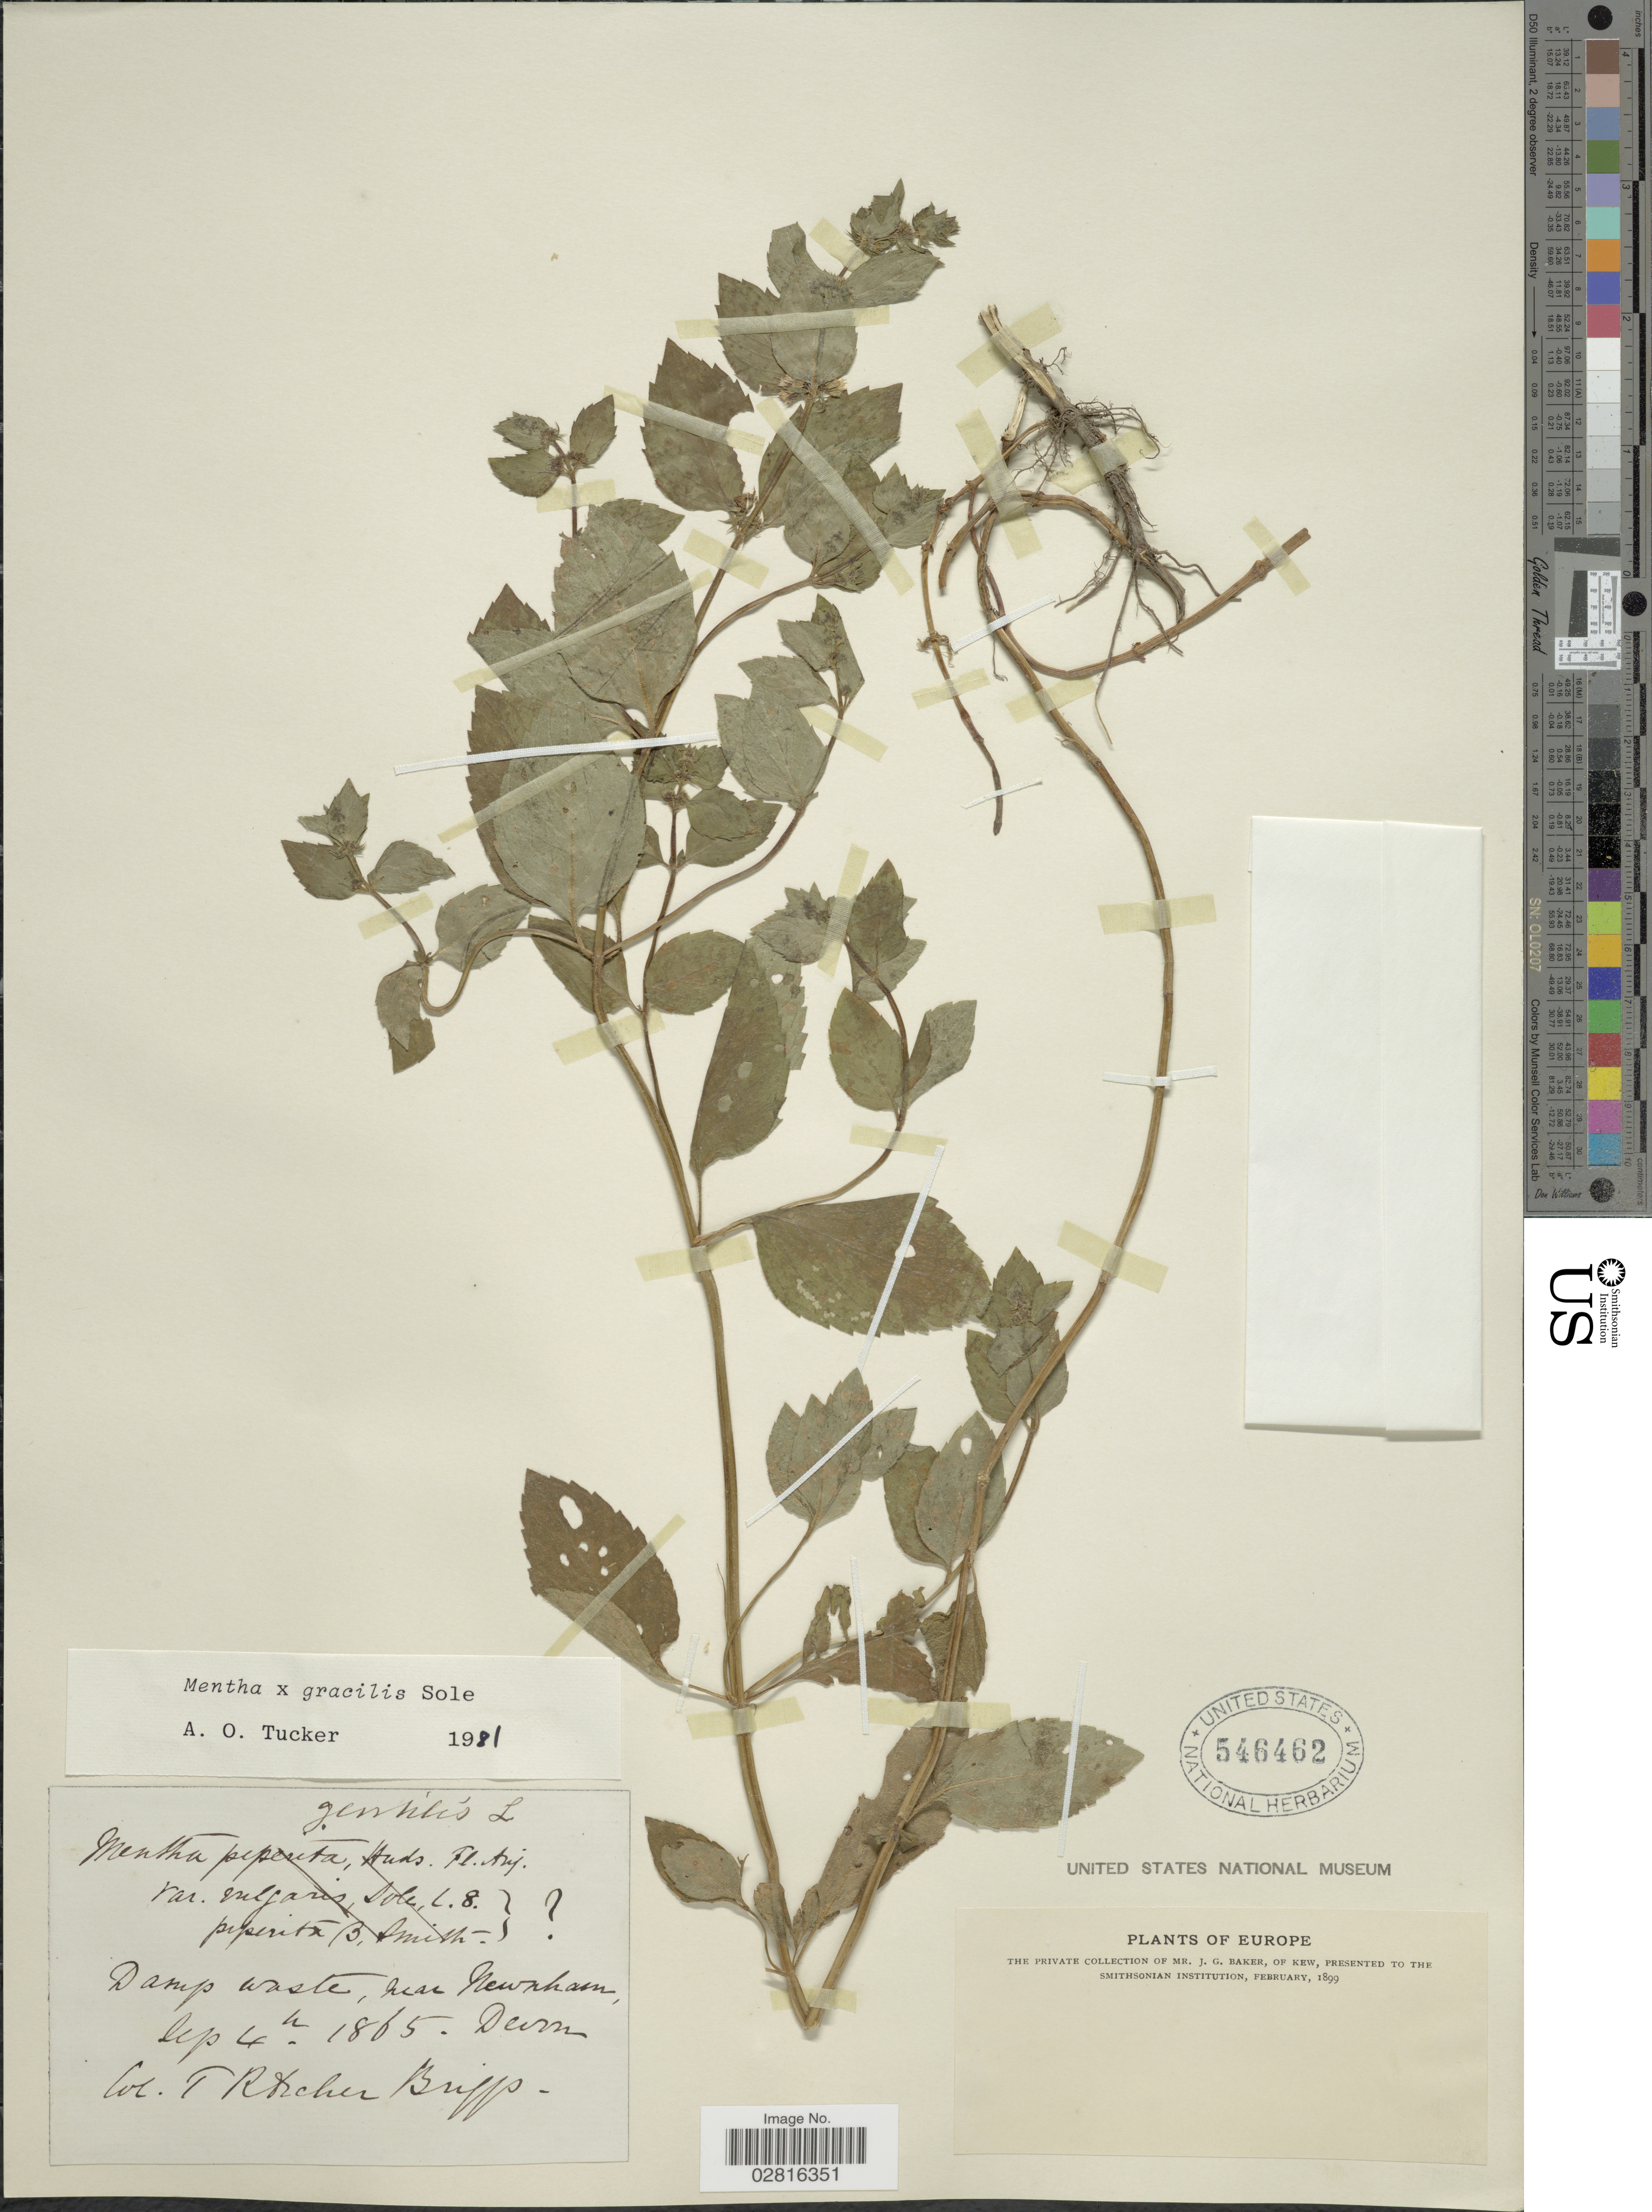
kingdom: Plantae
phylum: Tracheophyta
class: Magnoliopsida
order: Lamiales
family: Lamiaceae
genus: Mentha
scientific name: Mentha x gracilis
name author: Sole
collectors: T. Briggs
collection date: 1865-04-04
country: United Kingdom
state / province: England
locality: Damp waste, near Newnham, Devon. Europe.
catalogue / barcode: US 546462